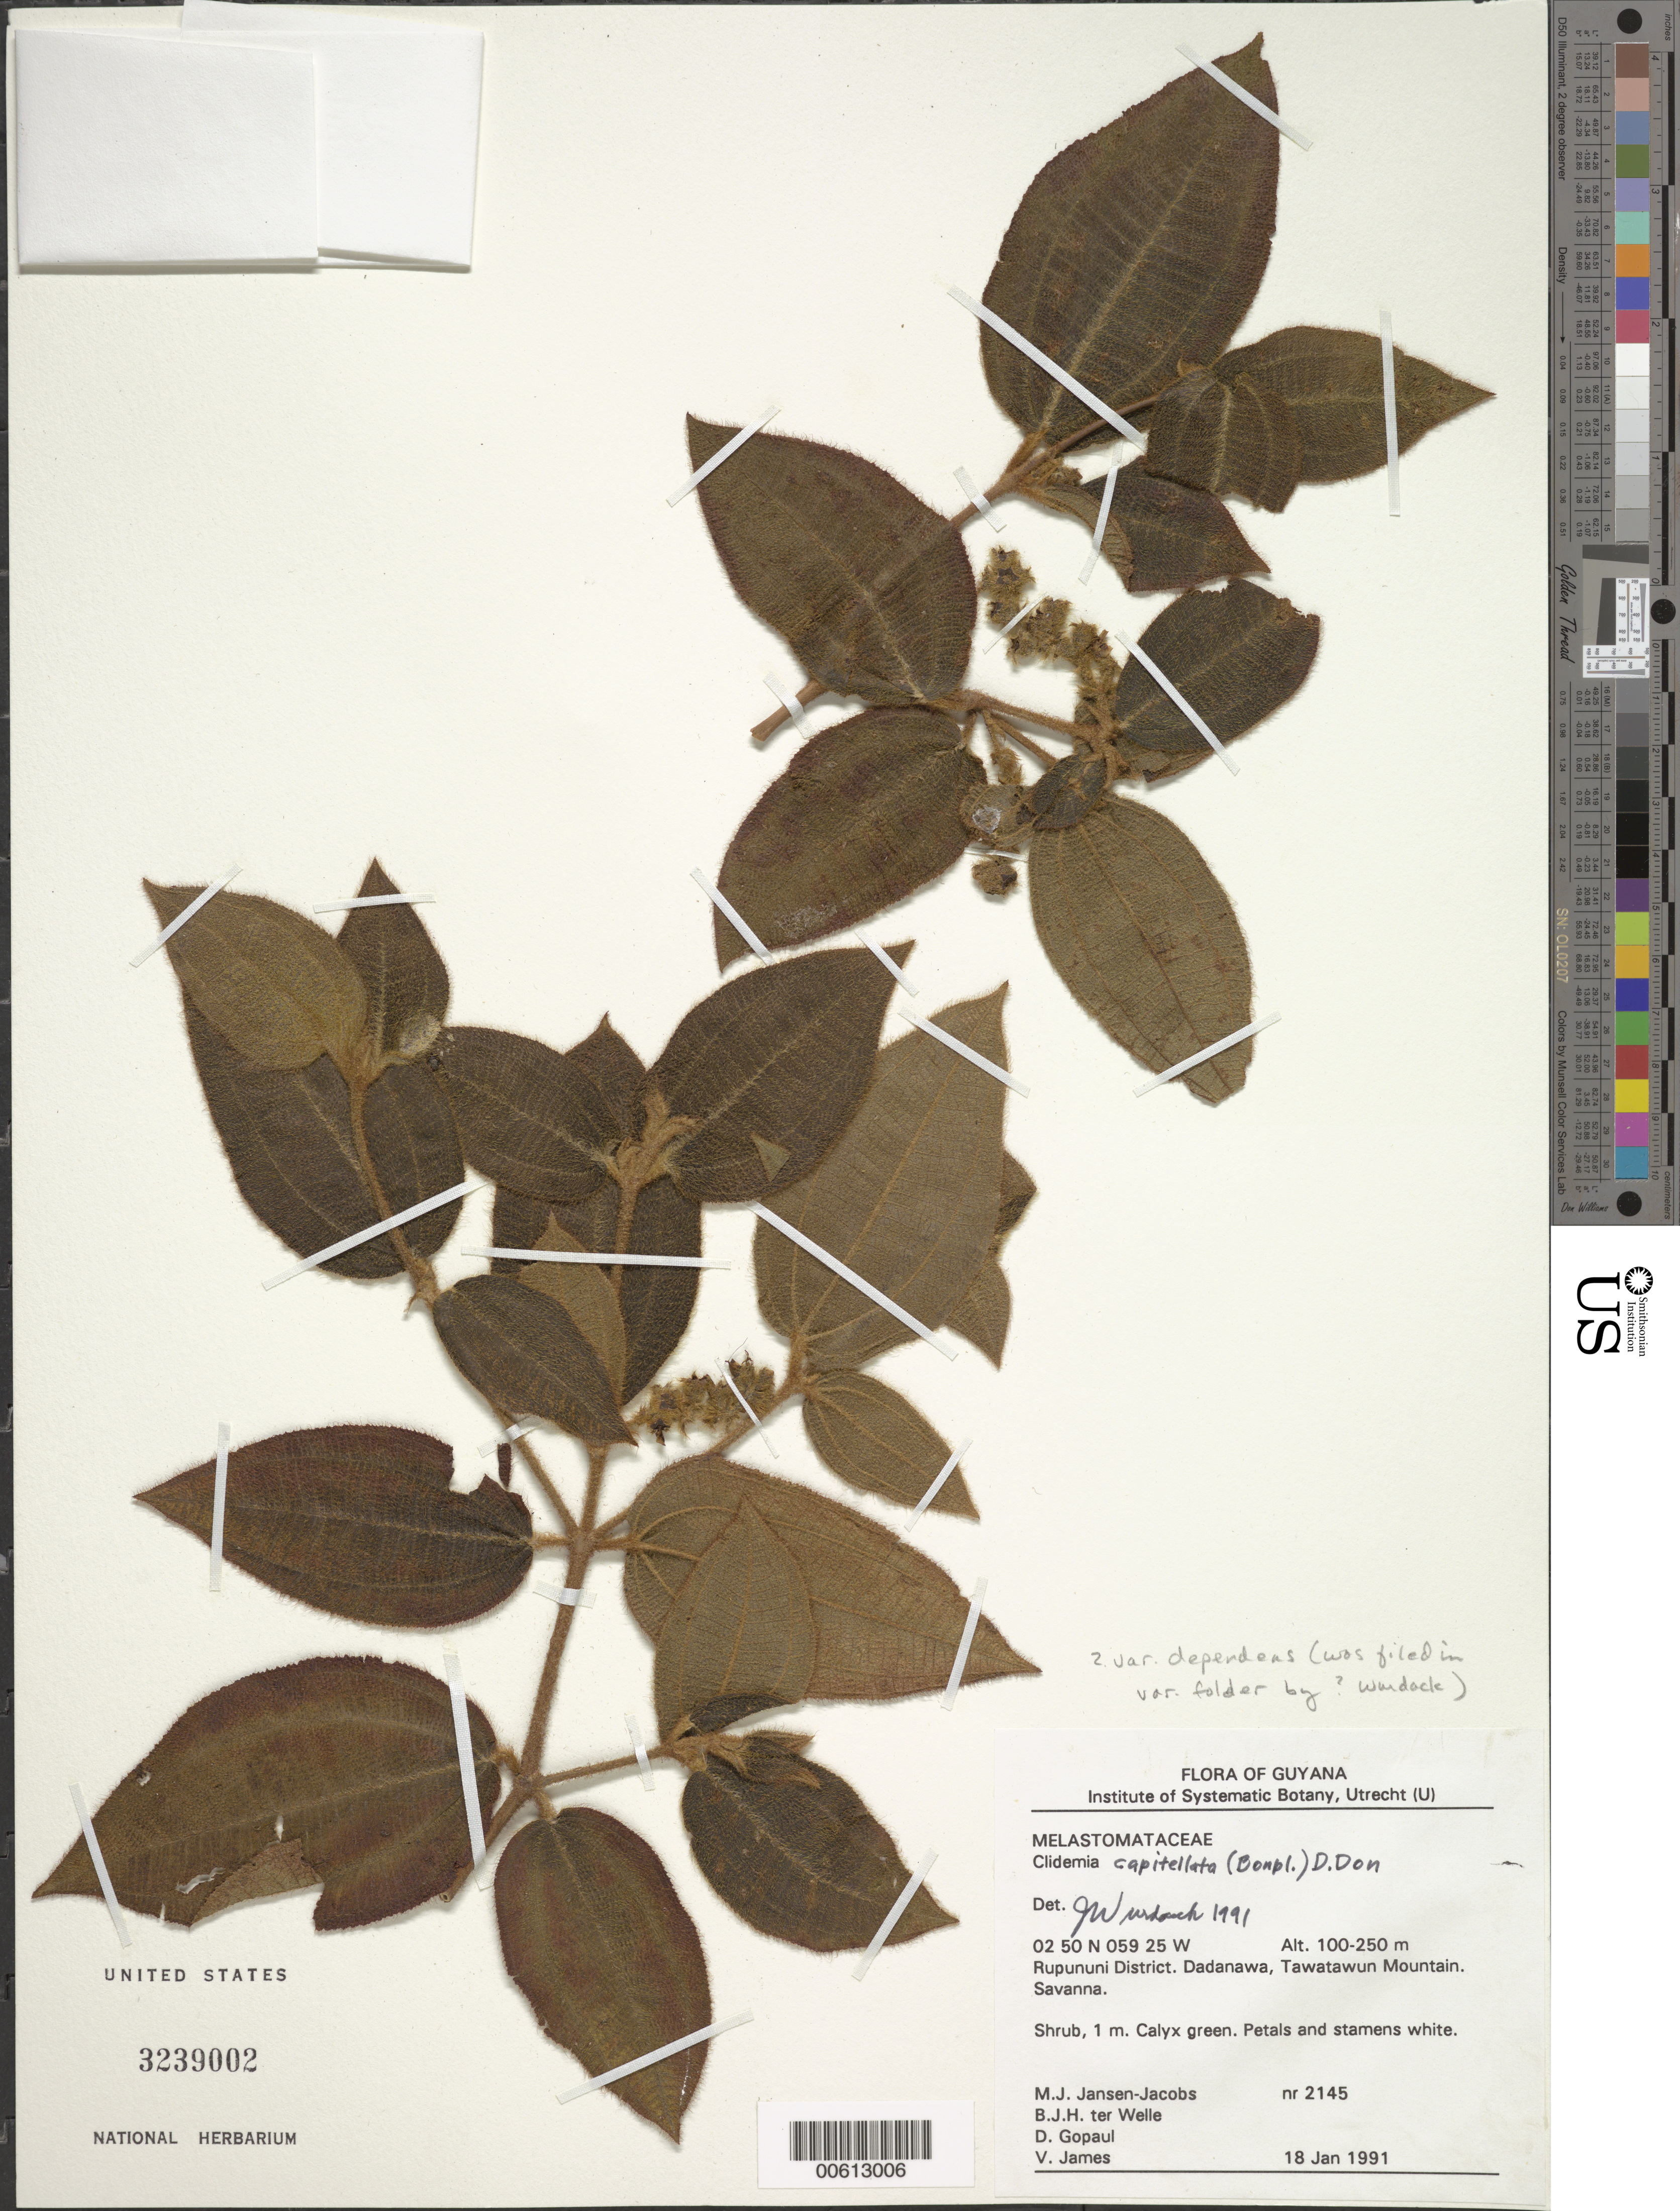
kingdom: Plantae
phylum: Tracheophyta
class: Magnoliopsida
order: Myrtales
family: Melastomataceae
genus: Clidemia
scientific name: Clidemia capitellata var. dependens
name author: (Pav. & D. Don) J.F. Macbr.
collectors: M. J. Jansen-Jacobs, B. Welle, D. Gopaul & V. James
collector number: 2145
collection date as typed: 18-Jan-91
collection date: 1991-01-18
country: Guyana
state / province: U. Takutu-U. Essequibo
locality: Tawatawun Mountain, Dadanawa, Rupununi District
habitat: Savanna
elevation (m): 100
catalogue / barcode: US 3239002